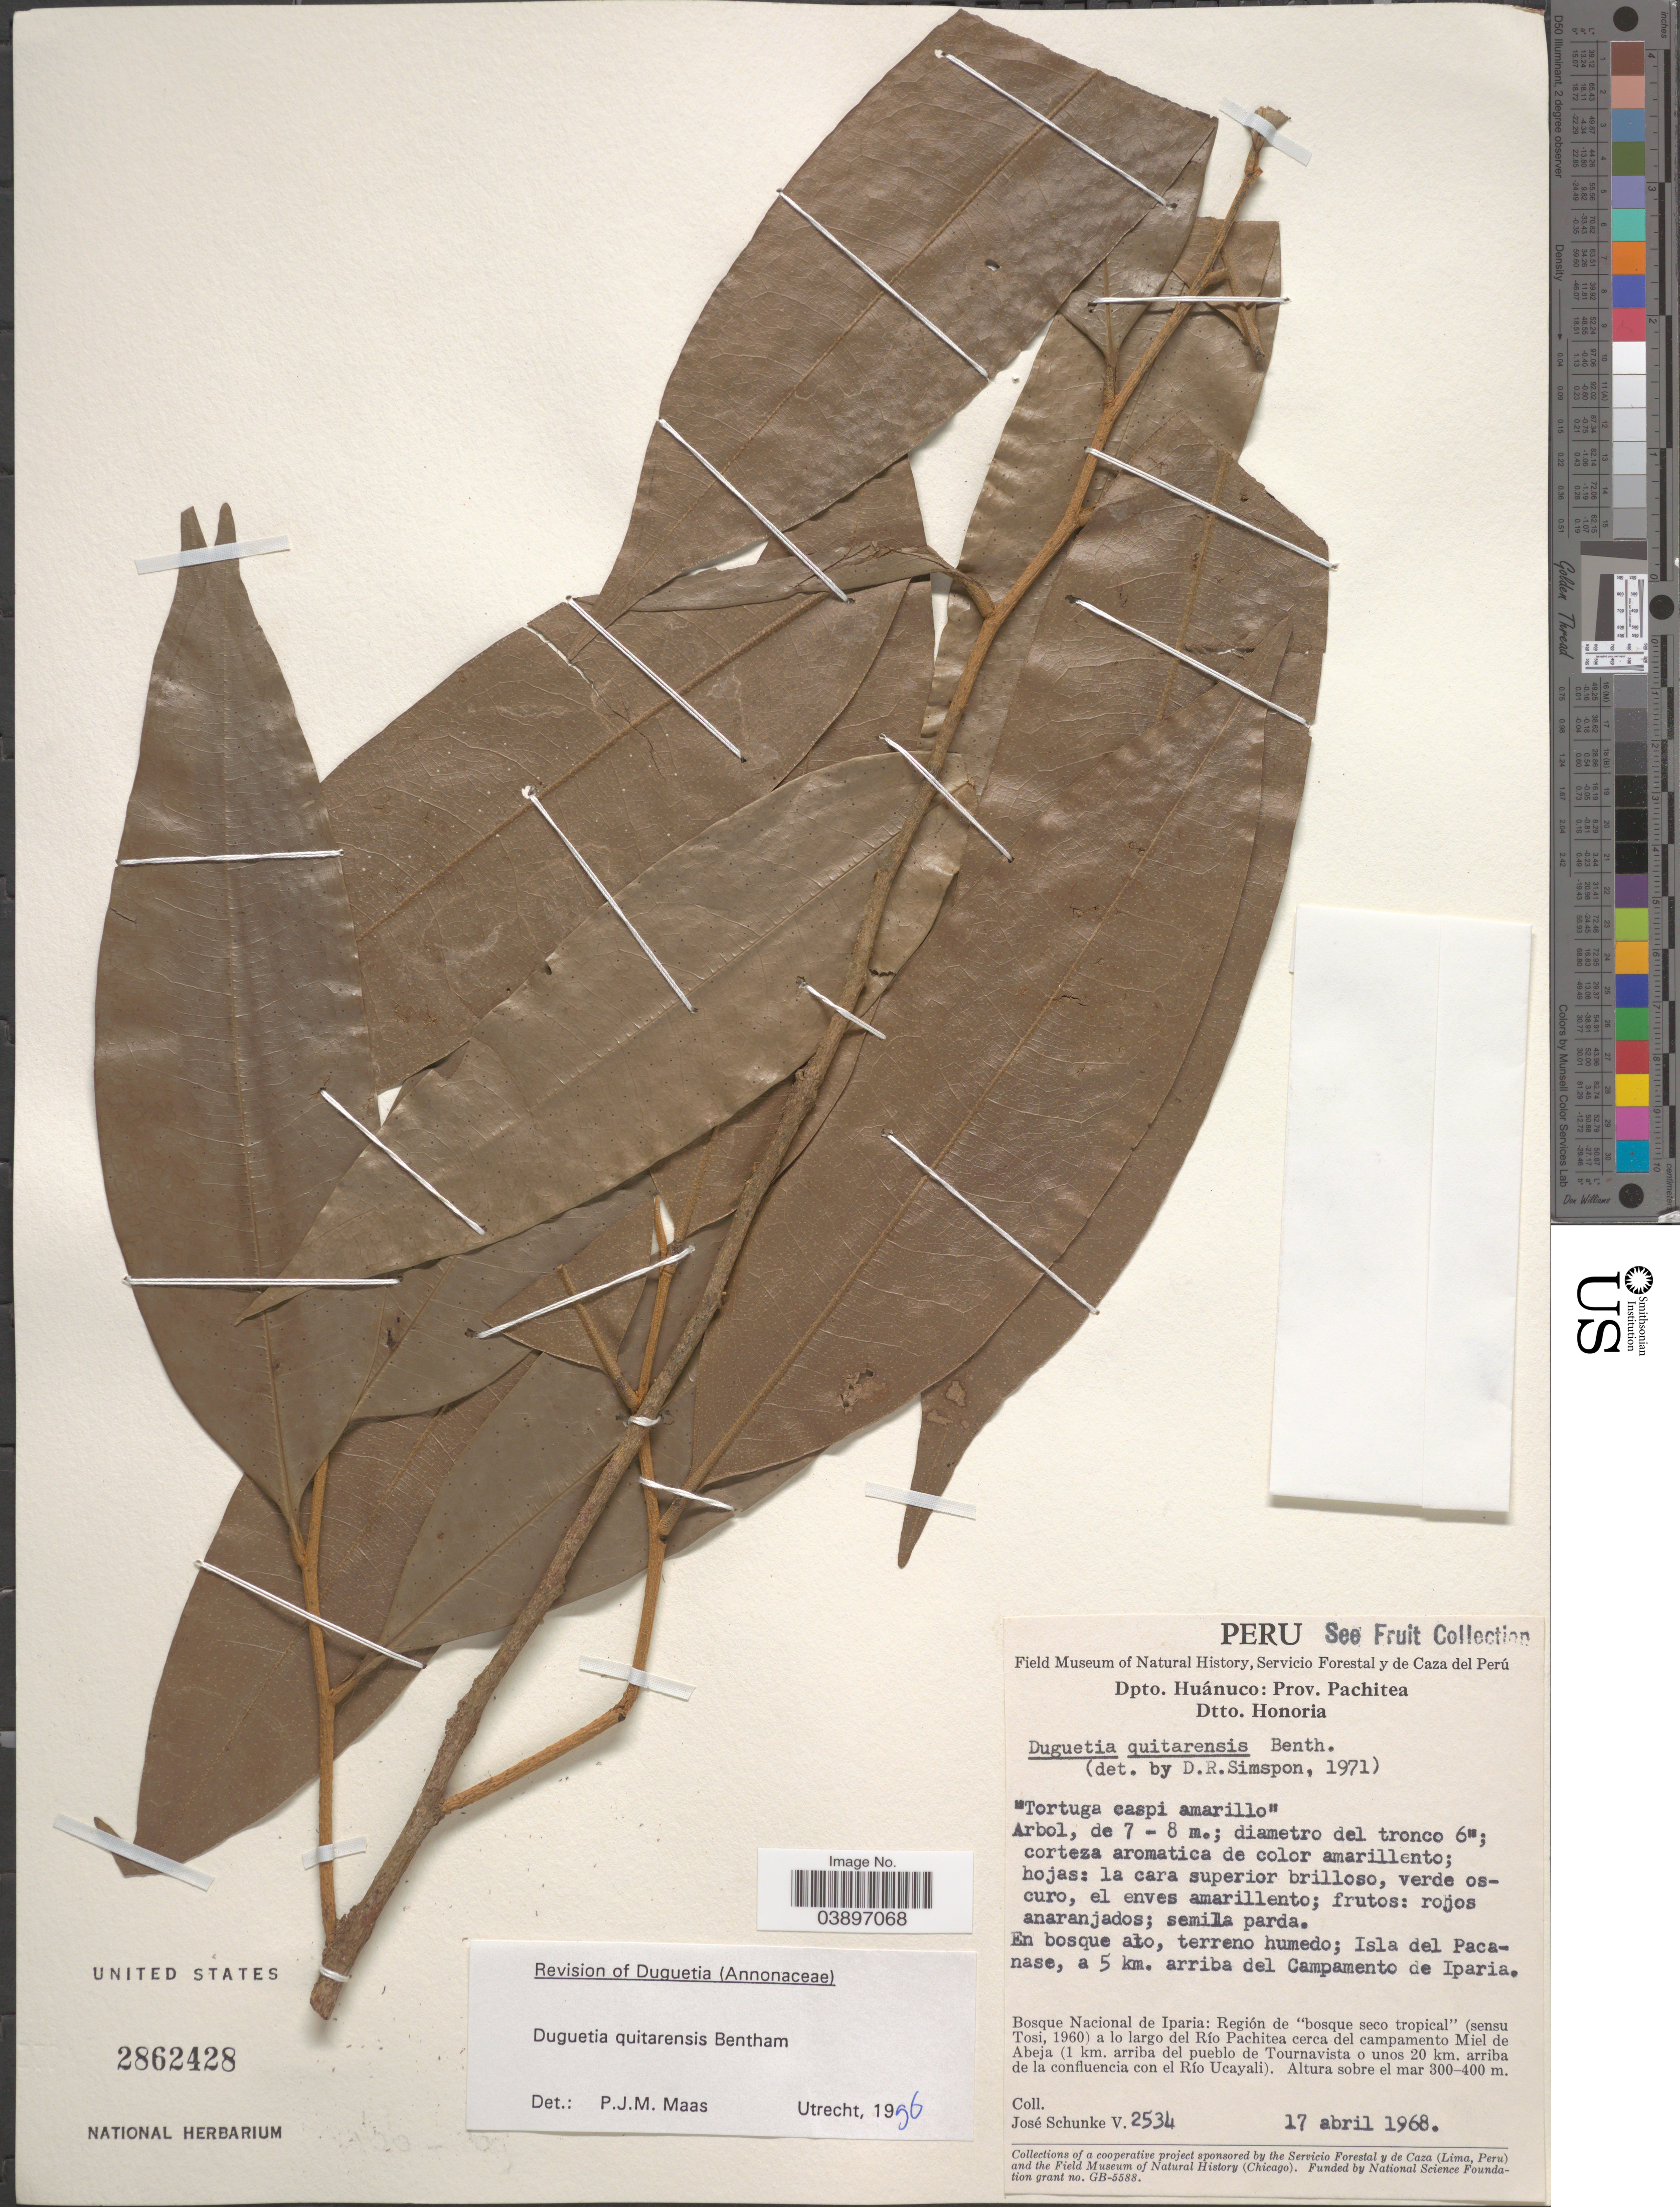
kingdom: Plantae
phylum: Tracheophyta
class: Magnoliopsida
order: Magnoliales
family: Annonaceae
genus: Duguetia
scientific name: Duguetia quitarensis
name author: Benth.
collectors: J. Schunke Vigo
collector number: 2534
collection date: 1968-04-17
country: Peru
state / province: Huánuco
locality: Dpto. Huánuco: Prov. Pachitea. Dtto. Honoria. En bosque alto, terreno humedo; Isla del Pacanase, a 5 km. arriba del Campamento de Iparia. Bosque Nacional de Iparia: Región de "bosque seco tropical" (sensu Tosi, 1960) a lo largo del Río Pachitea cerca del campamento Miel de Abeja (1 km. arriba del pueblo de Tournavista o unos 20 km. arriba de la confluencia con el Río Ucayali).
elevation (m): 300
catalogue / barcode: US 2862428